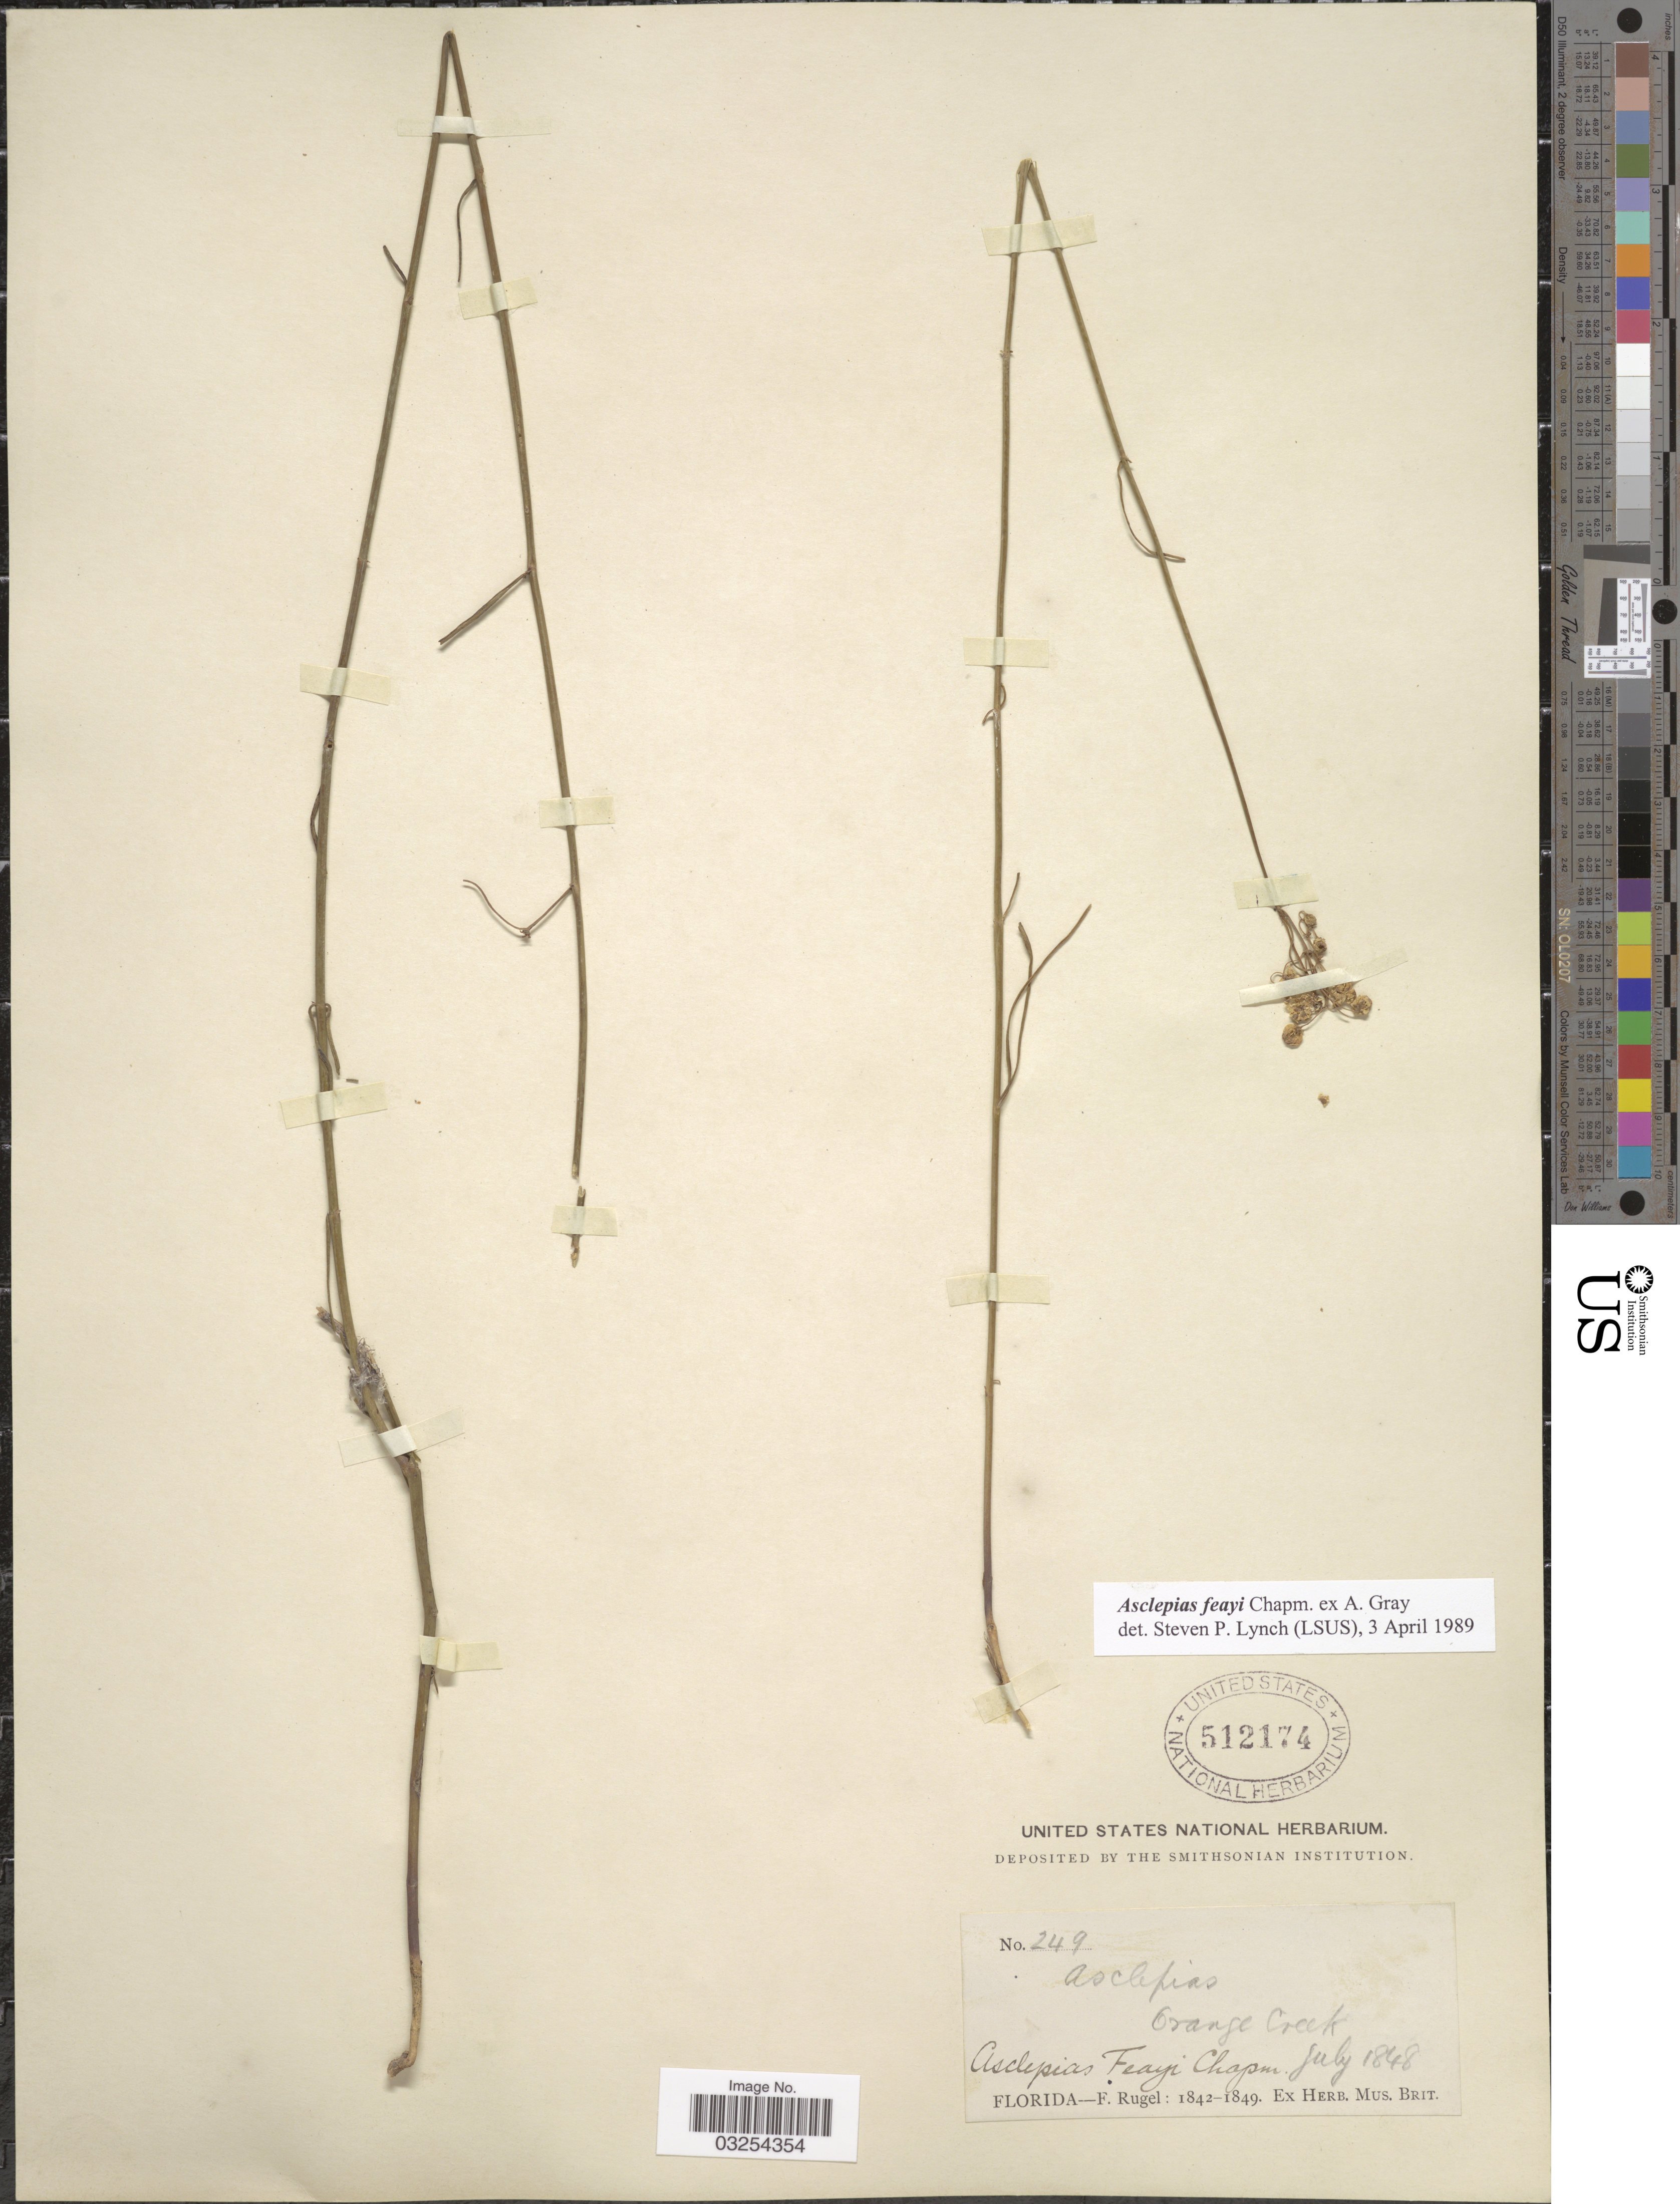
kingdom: Plantae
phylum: Tracheophyta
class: Magnoliopsida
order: Gentianales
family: Apocynaceae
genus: Asclepias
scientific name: Asclepias feayi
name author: Chapm. ex A. Gray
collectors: F. Rugel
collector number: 249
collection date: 1848-07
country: United States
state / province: Florida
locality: Orange Creek.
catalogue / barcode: US 512174